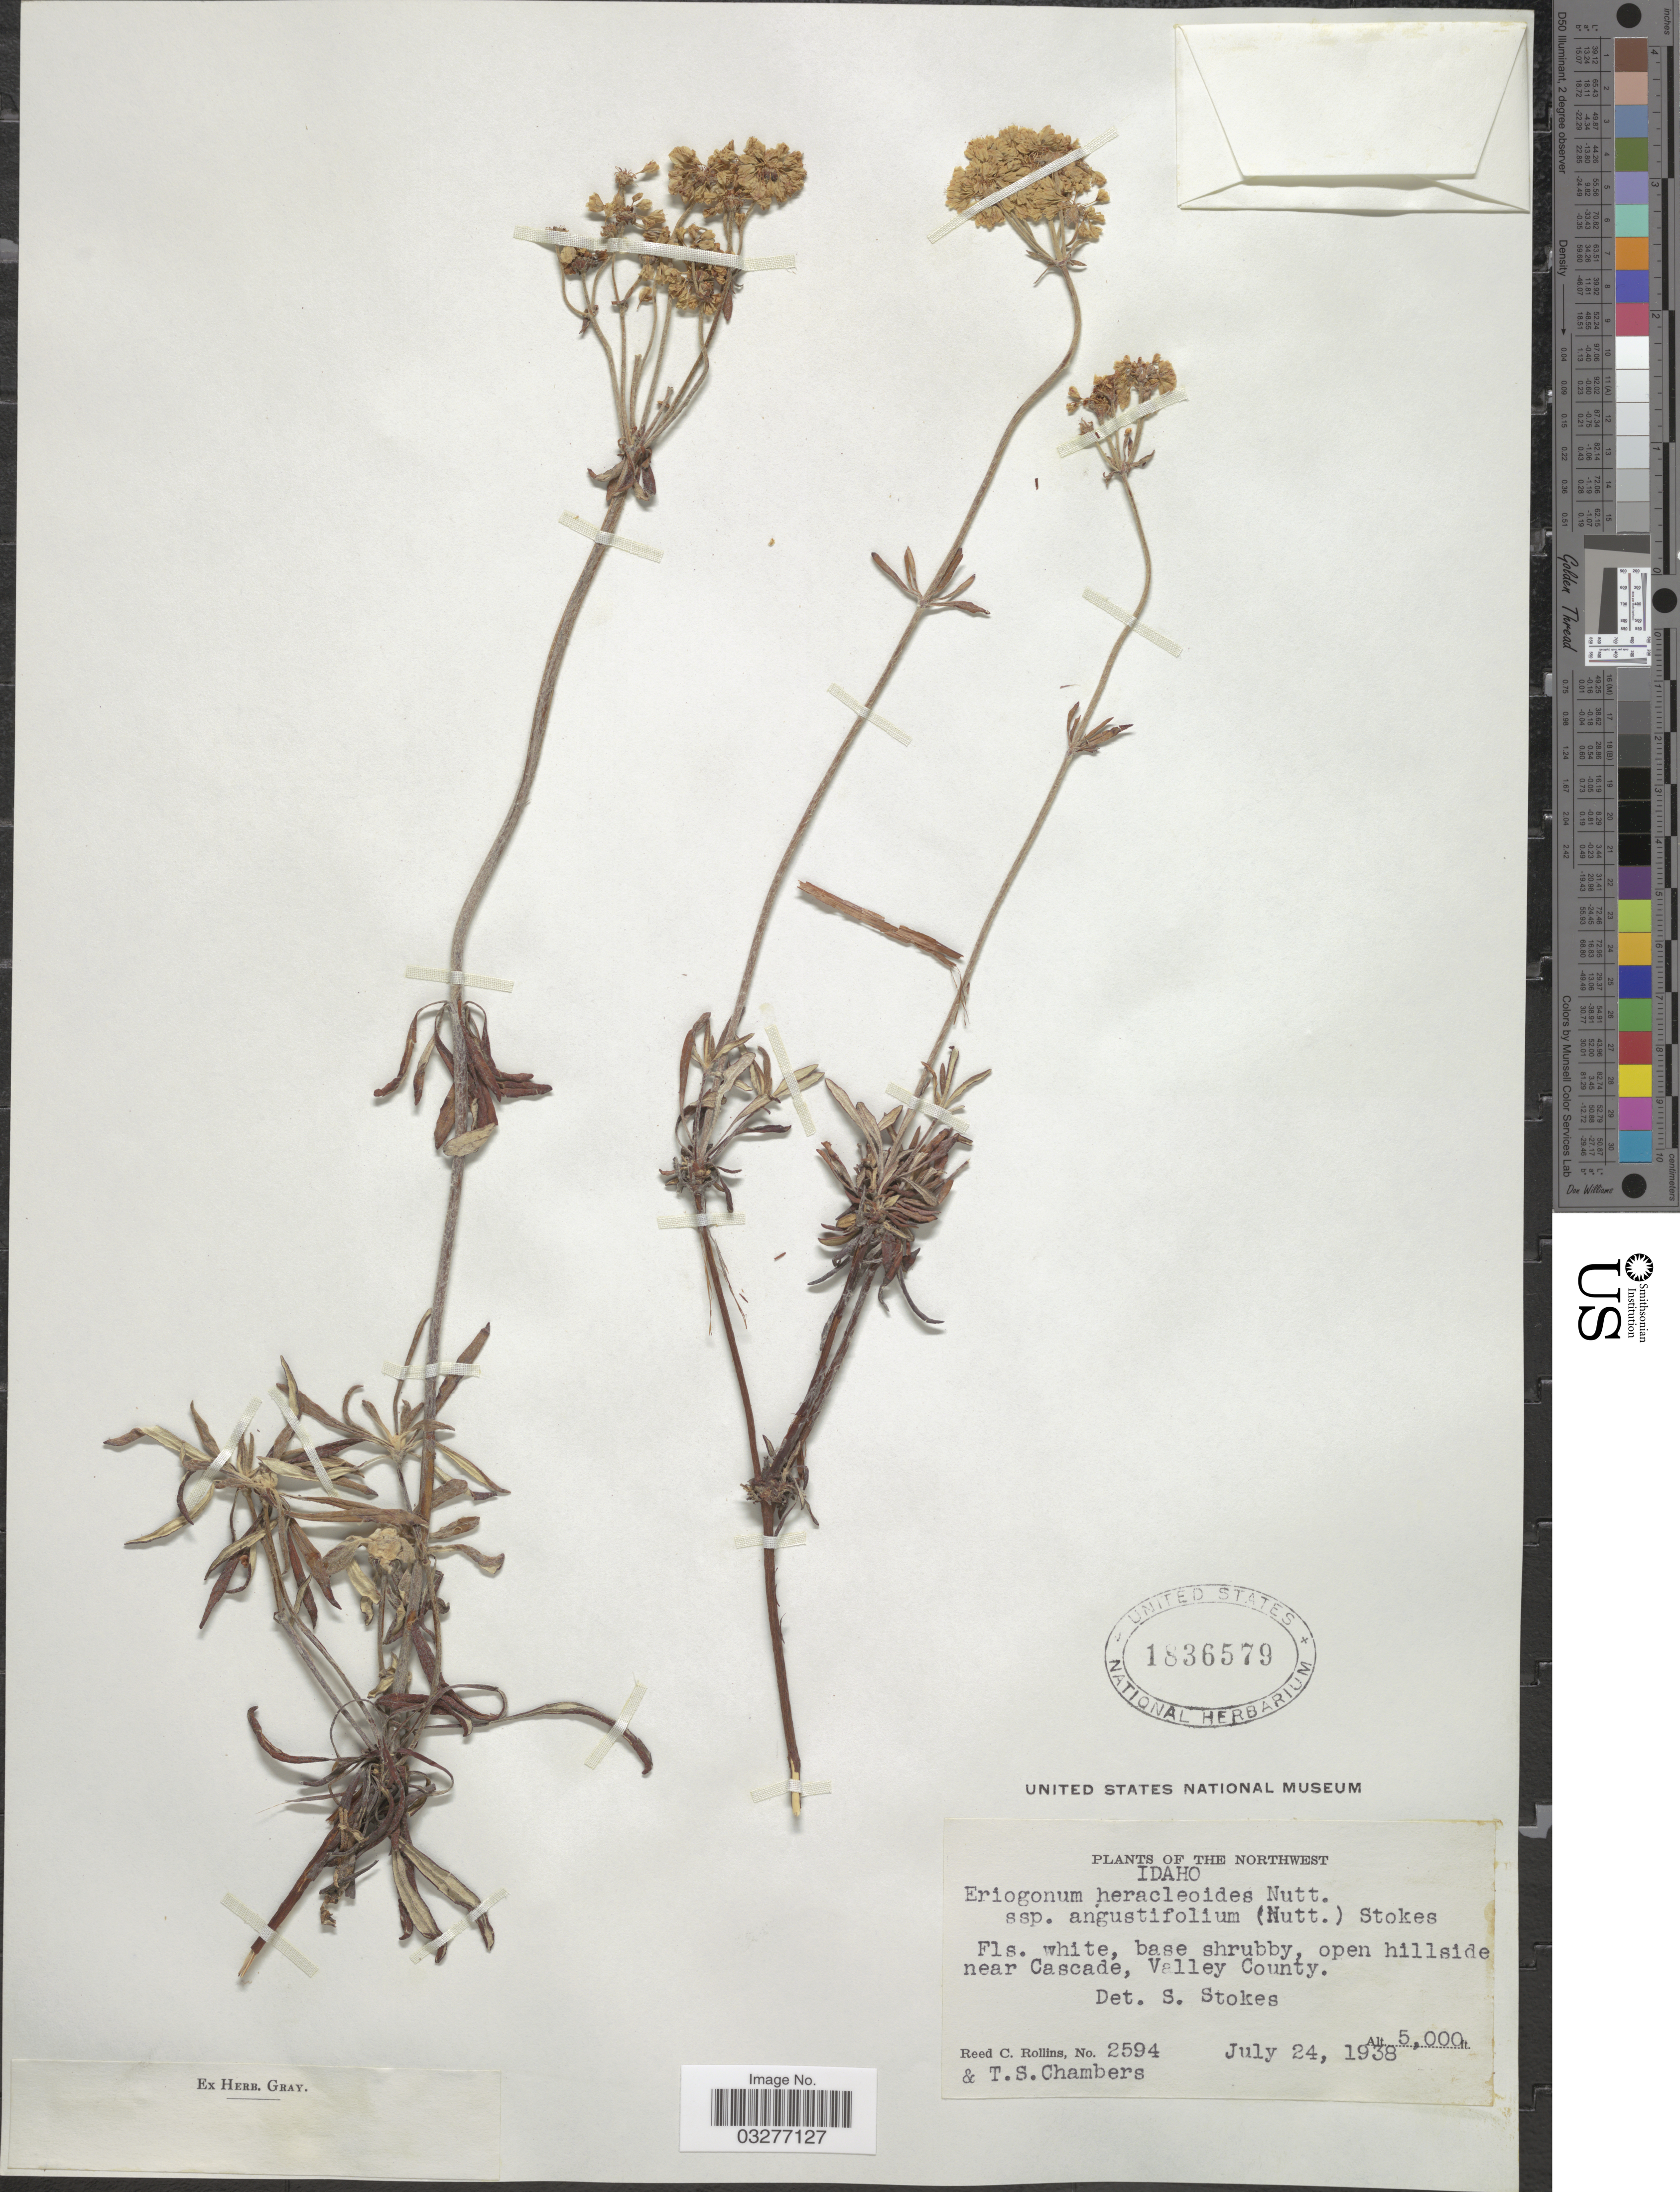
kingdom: Plantae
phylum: Tracheophyta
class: Magnoliopsida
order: Caryophyllales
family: Polygonaceae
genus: Eriogonum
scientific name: Eriogonum heracleoides var. heracleoides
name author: Nutt.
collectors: R. C. Rollins & T. Chambers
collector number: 2594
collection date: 1938-07-24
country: United States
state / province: Idaho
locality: The Northwest. Open hillside near Cascade, Valley County.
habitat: open hillside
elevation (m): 1524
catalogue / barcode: US 1836579